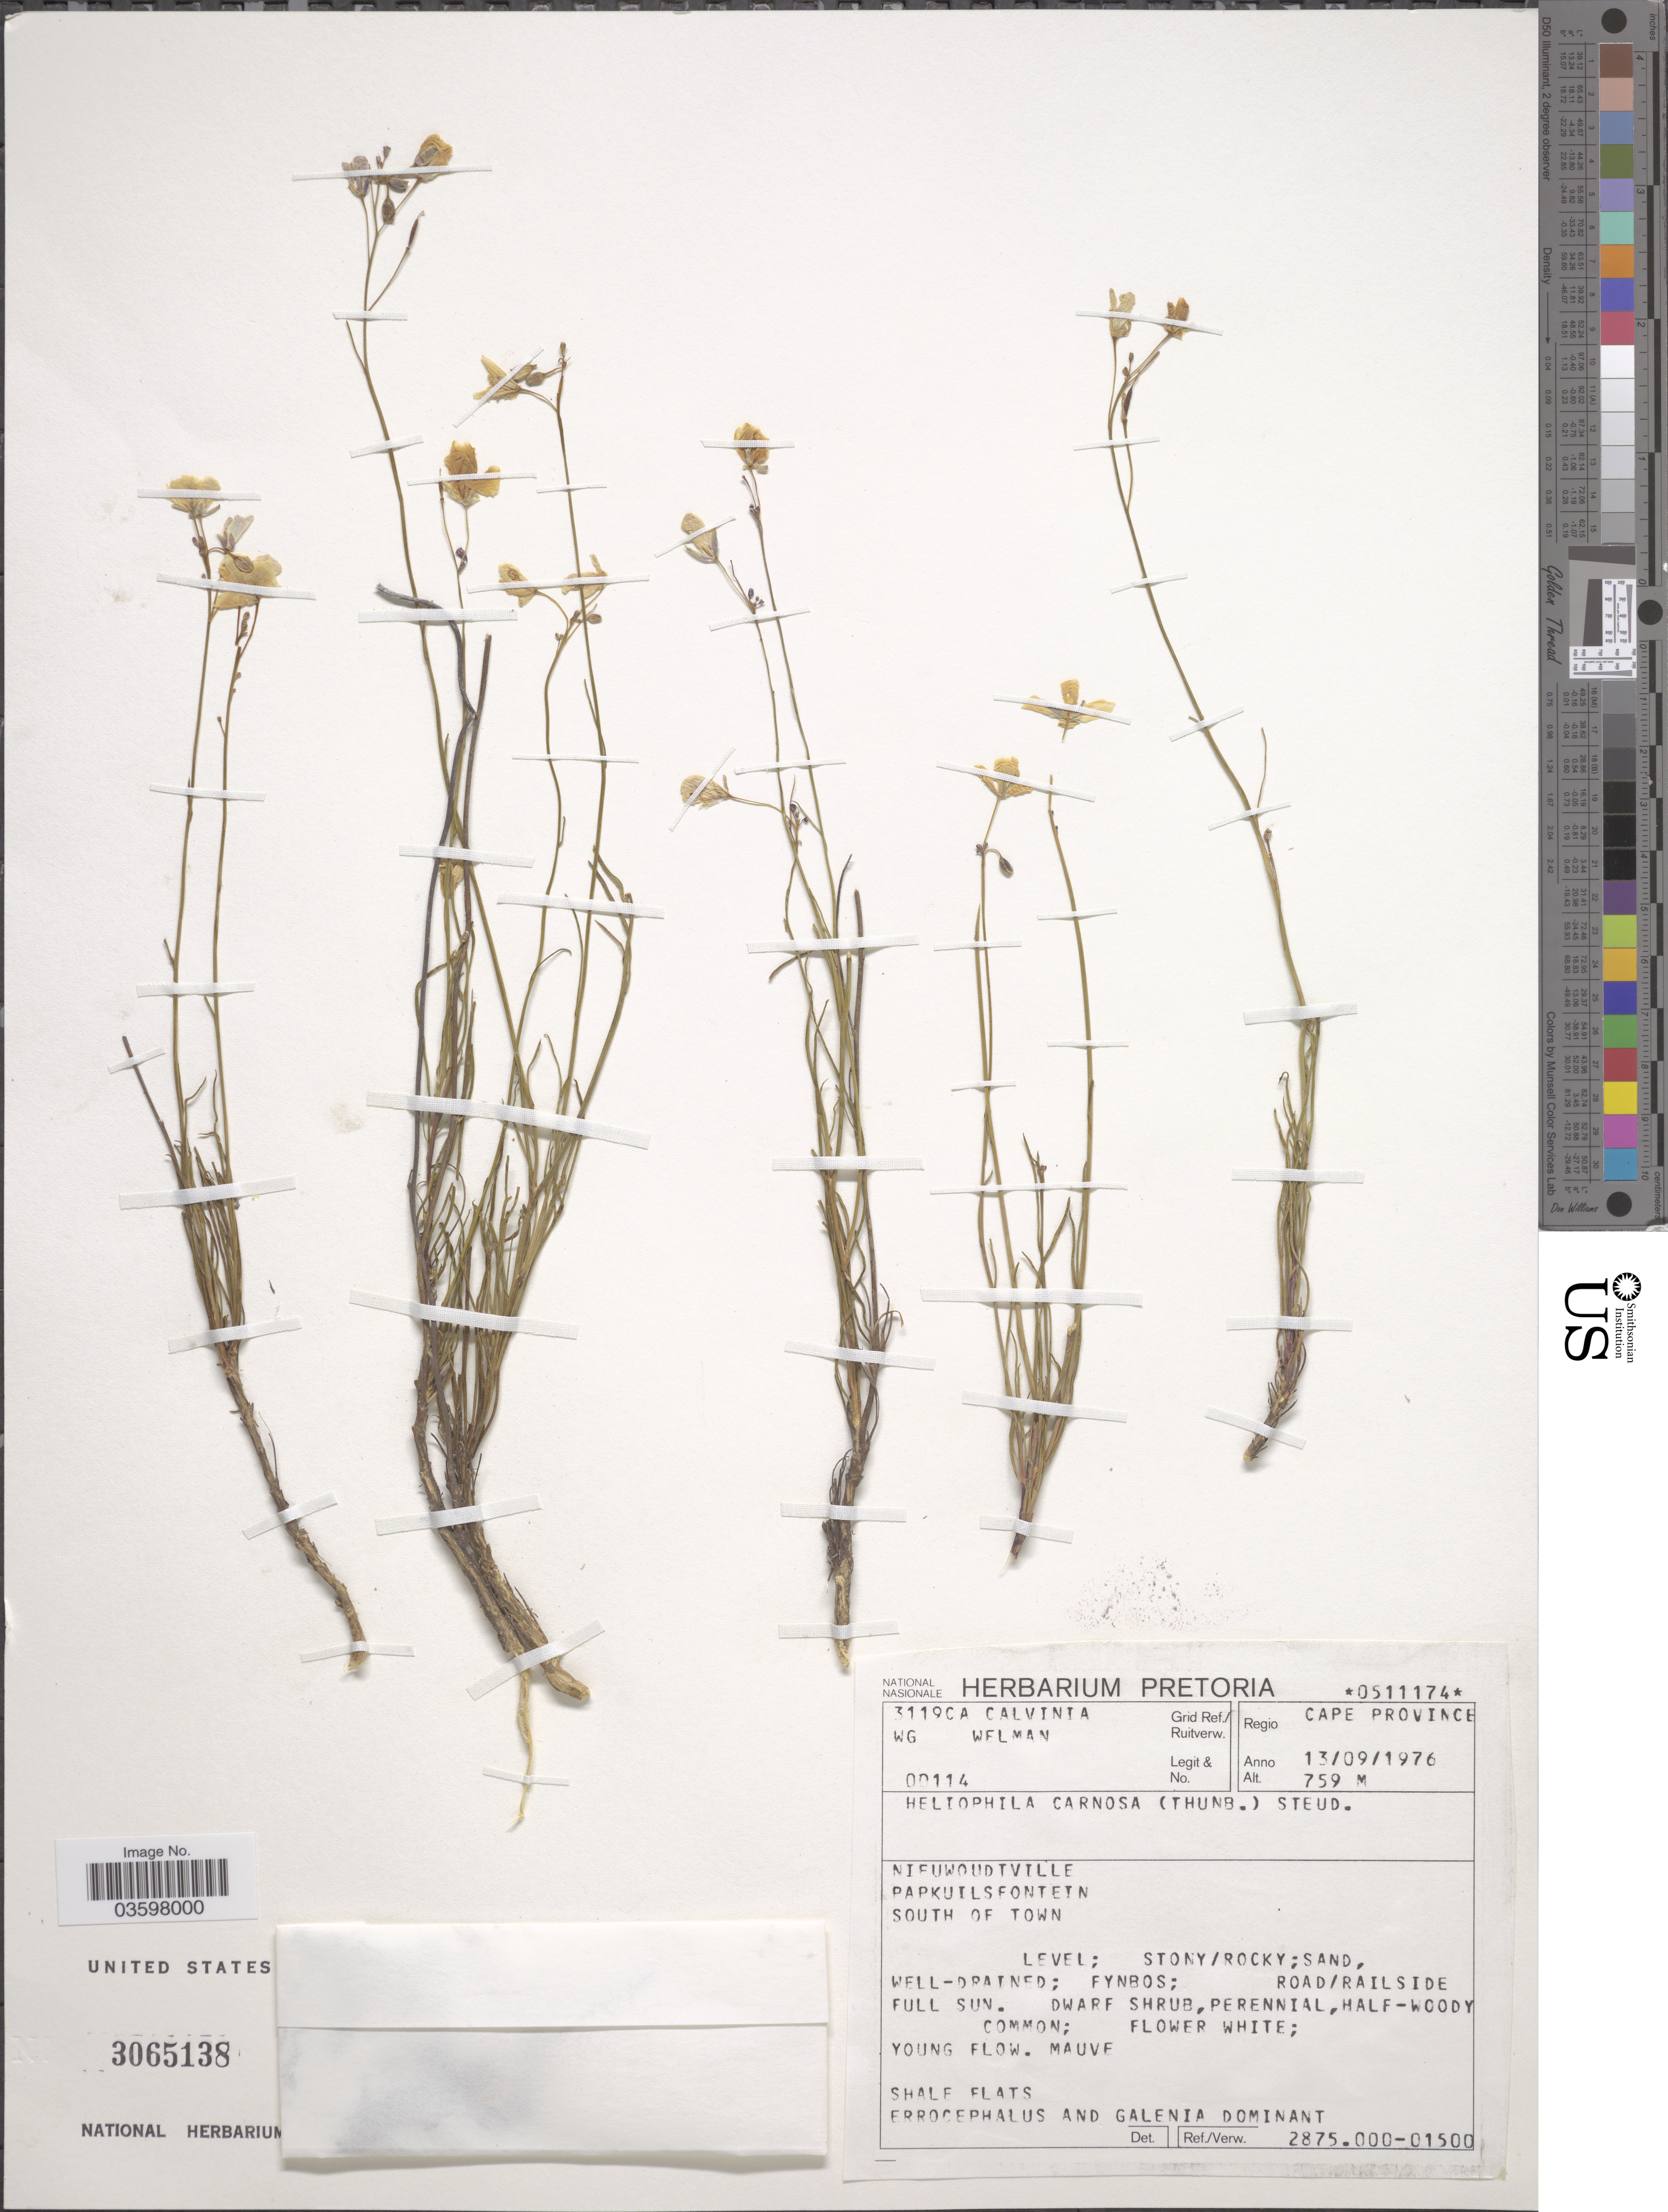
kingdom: Plantae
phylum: Tracheophyta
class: Magnoliopsida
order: Brassicales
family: Brassicaceae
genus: Heliophila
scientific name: Heliophila carnosa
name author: (Thunb.) Steud.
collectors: W. G. Welman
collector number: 00114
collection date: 1976-09-13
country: South Africa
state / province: Northern Cape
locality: Grid Ref./Ruitverw. 3119CA Calvinia. Regio Cape Province. Nieuwoudtville. Papkuilsfontein. South of town.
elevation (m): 759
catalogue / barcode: US 3065138